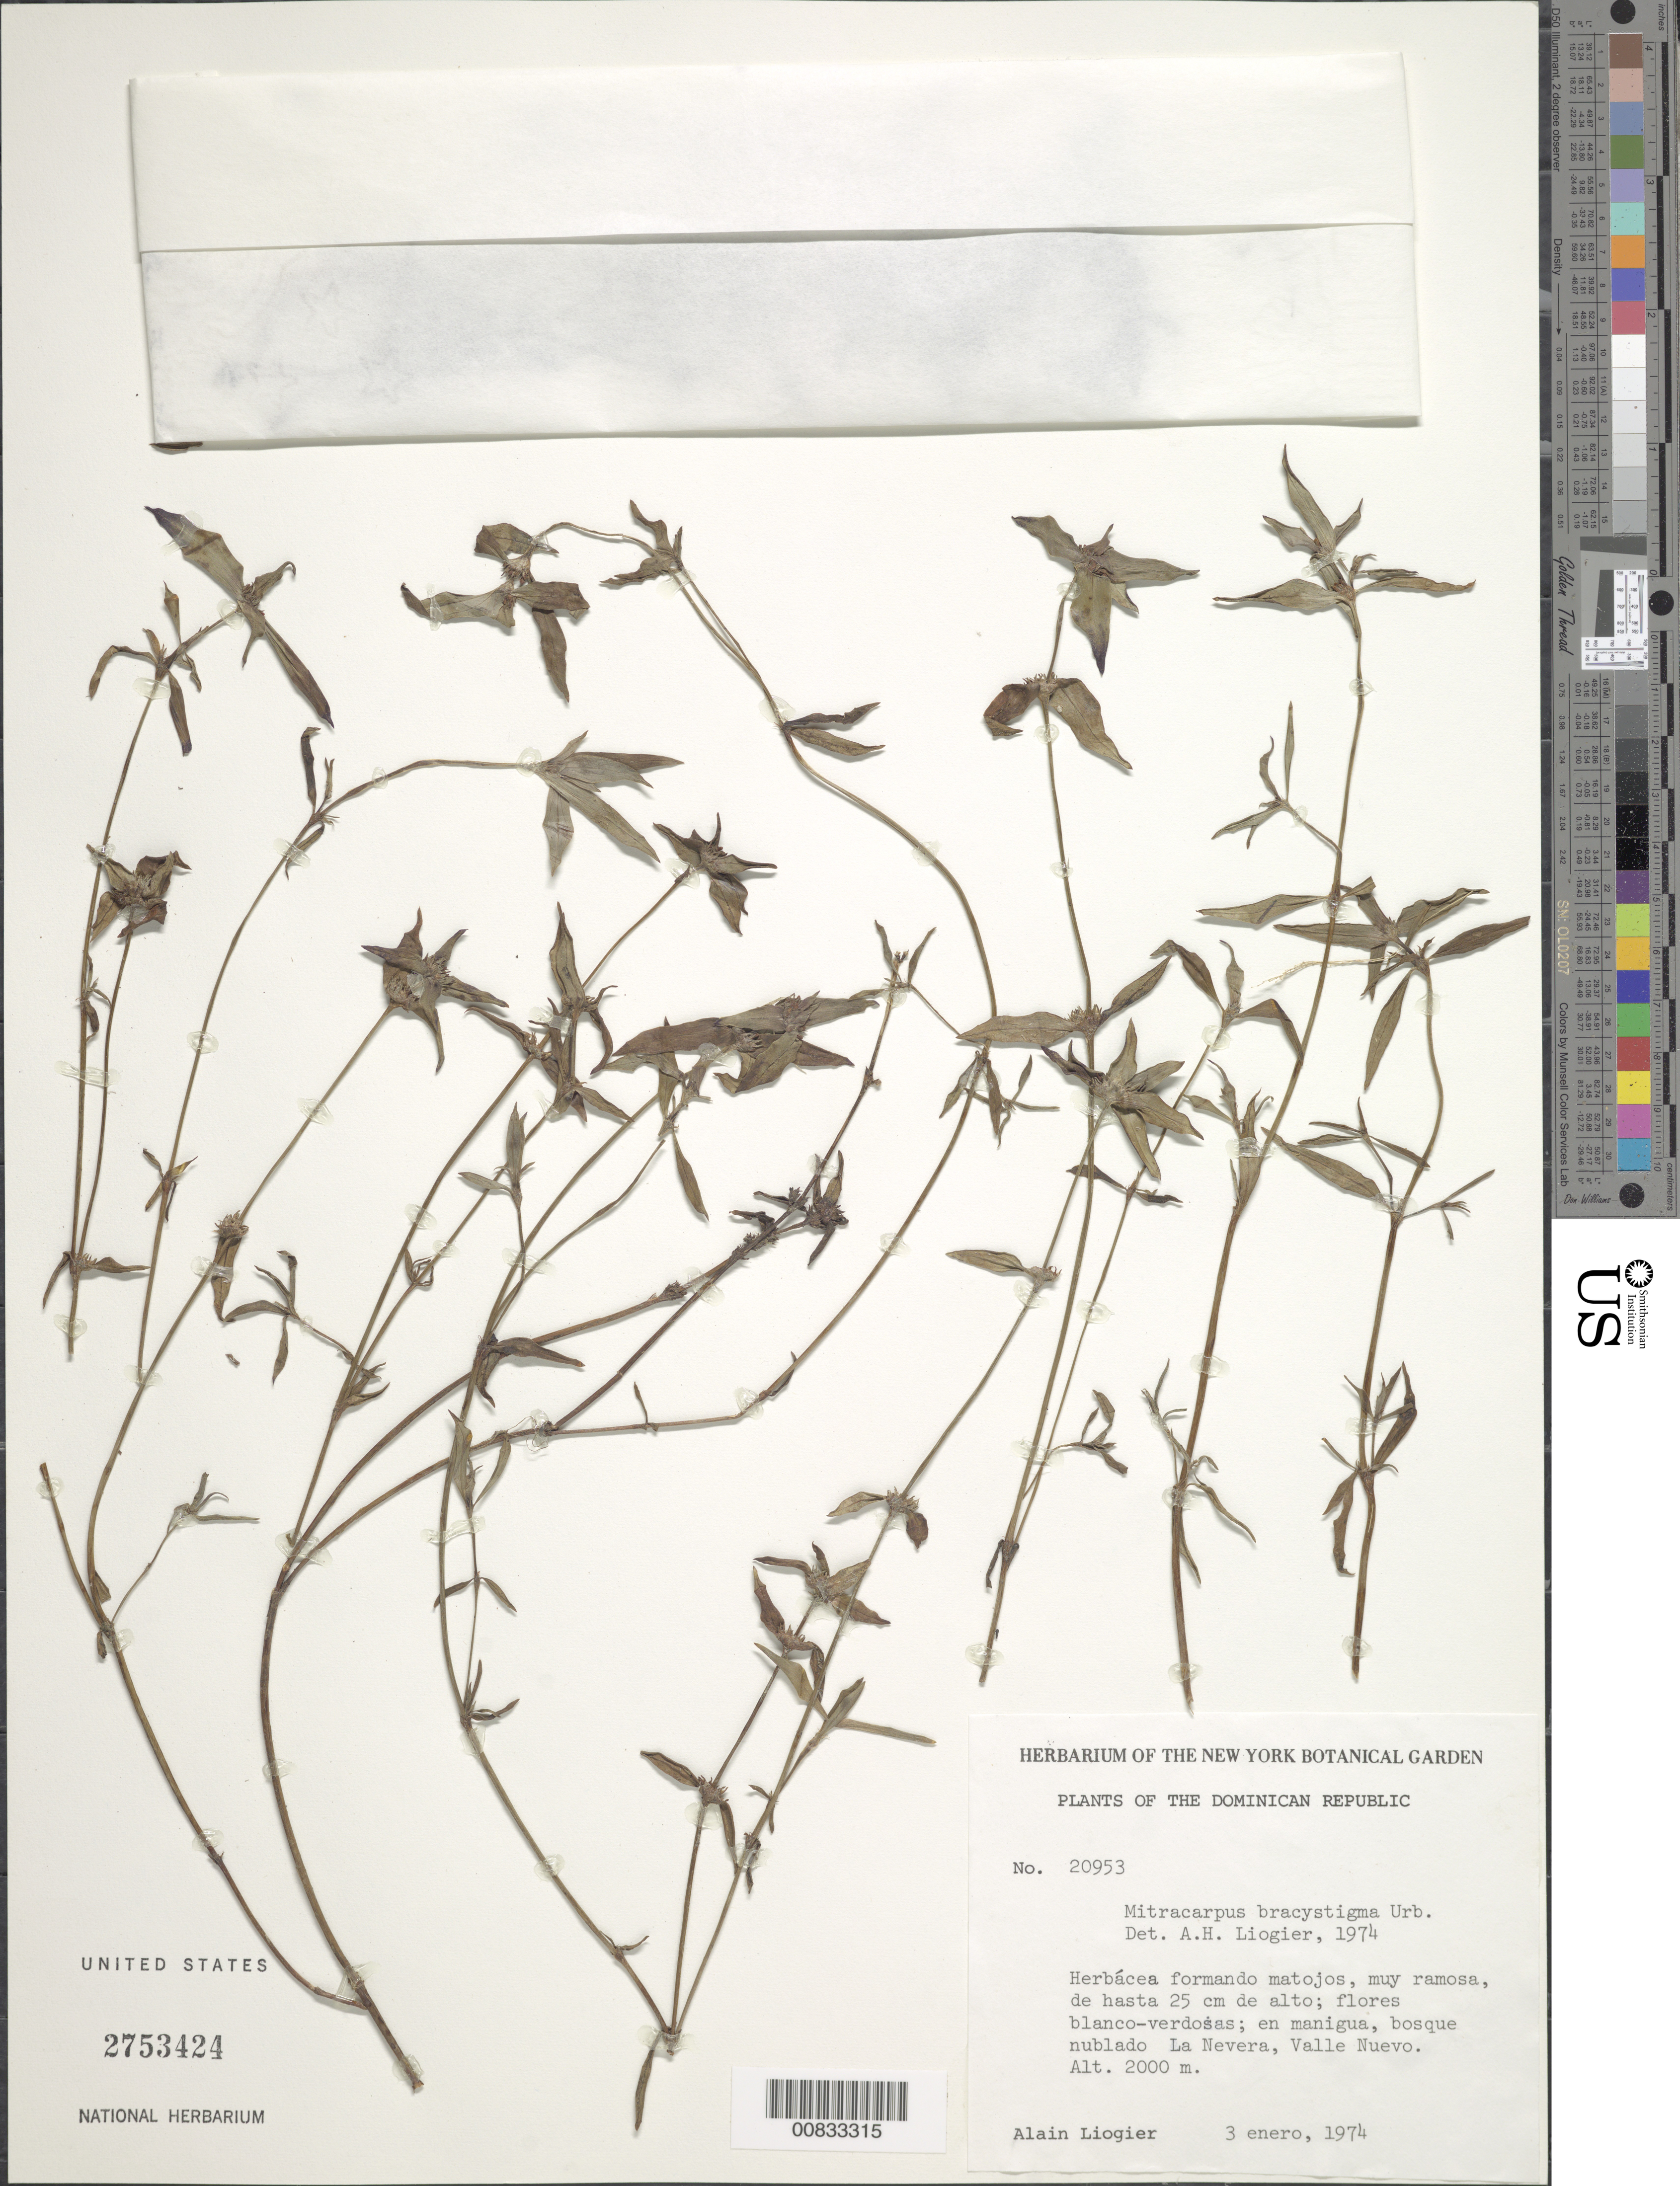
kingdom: Plantae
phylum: Tracheophyta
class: Magnoliopsida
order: Gentianales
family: Rubiaceae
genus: Mitracarpus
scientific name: Mitracarpus brachystigma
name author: Urb.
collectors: A. H. Liogier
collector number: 20953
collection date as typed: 03 Jan 1974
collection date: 1974-01-03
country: Dominican Republic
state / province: Peravia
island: Hispaniola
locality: La Nevera, Valle Nuevo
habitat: En manigua, bosque nublado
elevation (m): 2000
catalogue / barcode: US 2753424